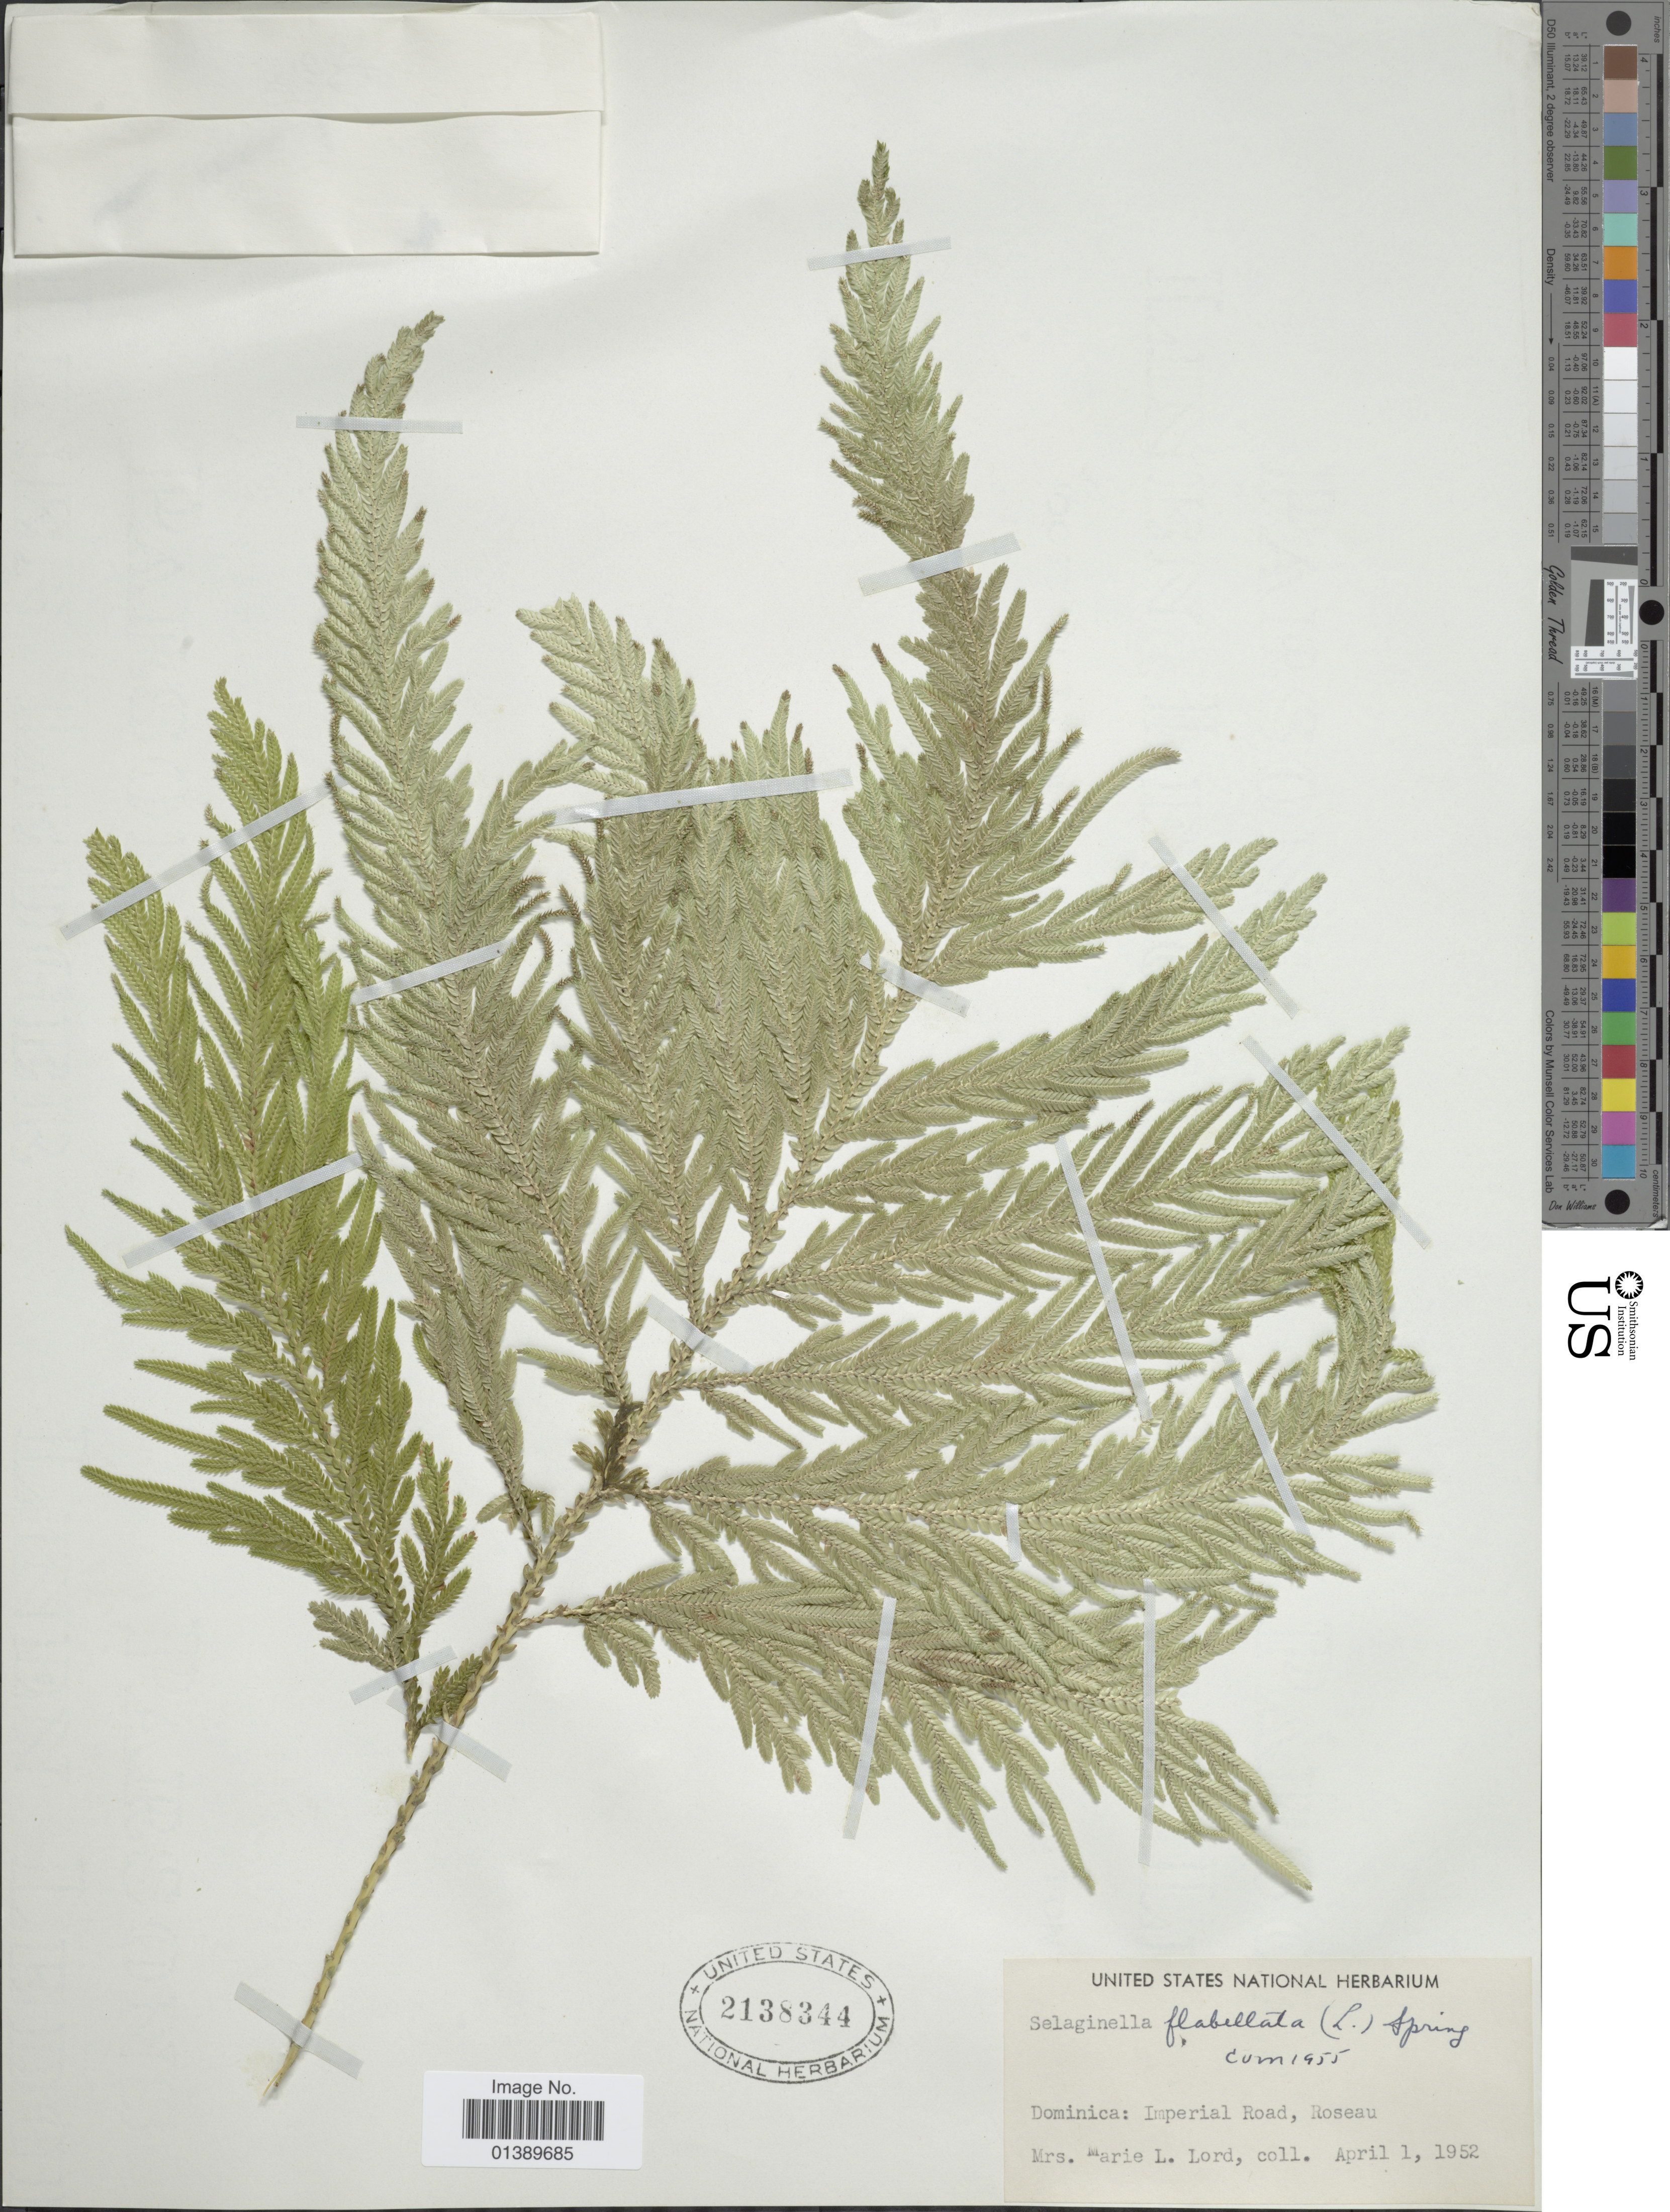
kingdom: Plantae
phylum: Tracheophyta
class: Lycopodiopsida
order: Selaginellales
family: Selaginellaceae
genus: Selaginella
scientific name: Selaginella flabellata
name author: L.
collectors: M. Lord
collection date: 1952-04-01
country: Dominica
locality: Imperial Road, Roseau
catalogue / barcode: US 2138344